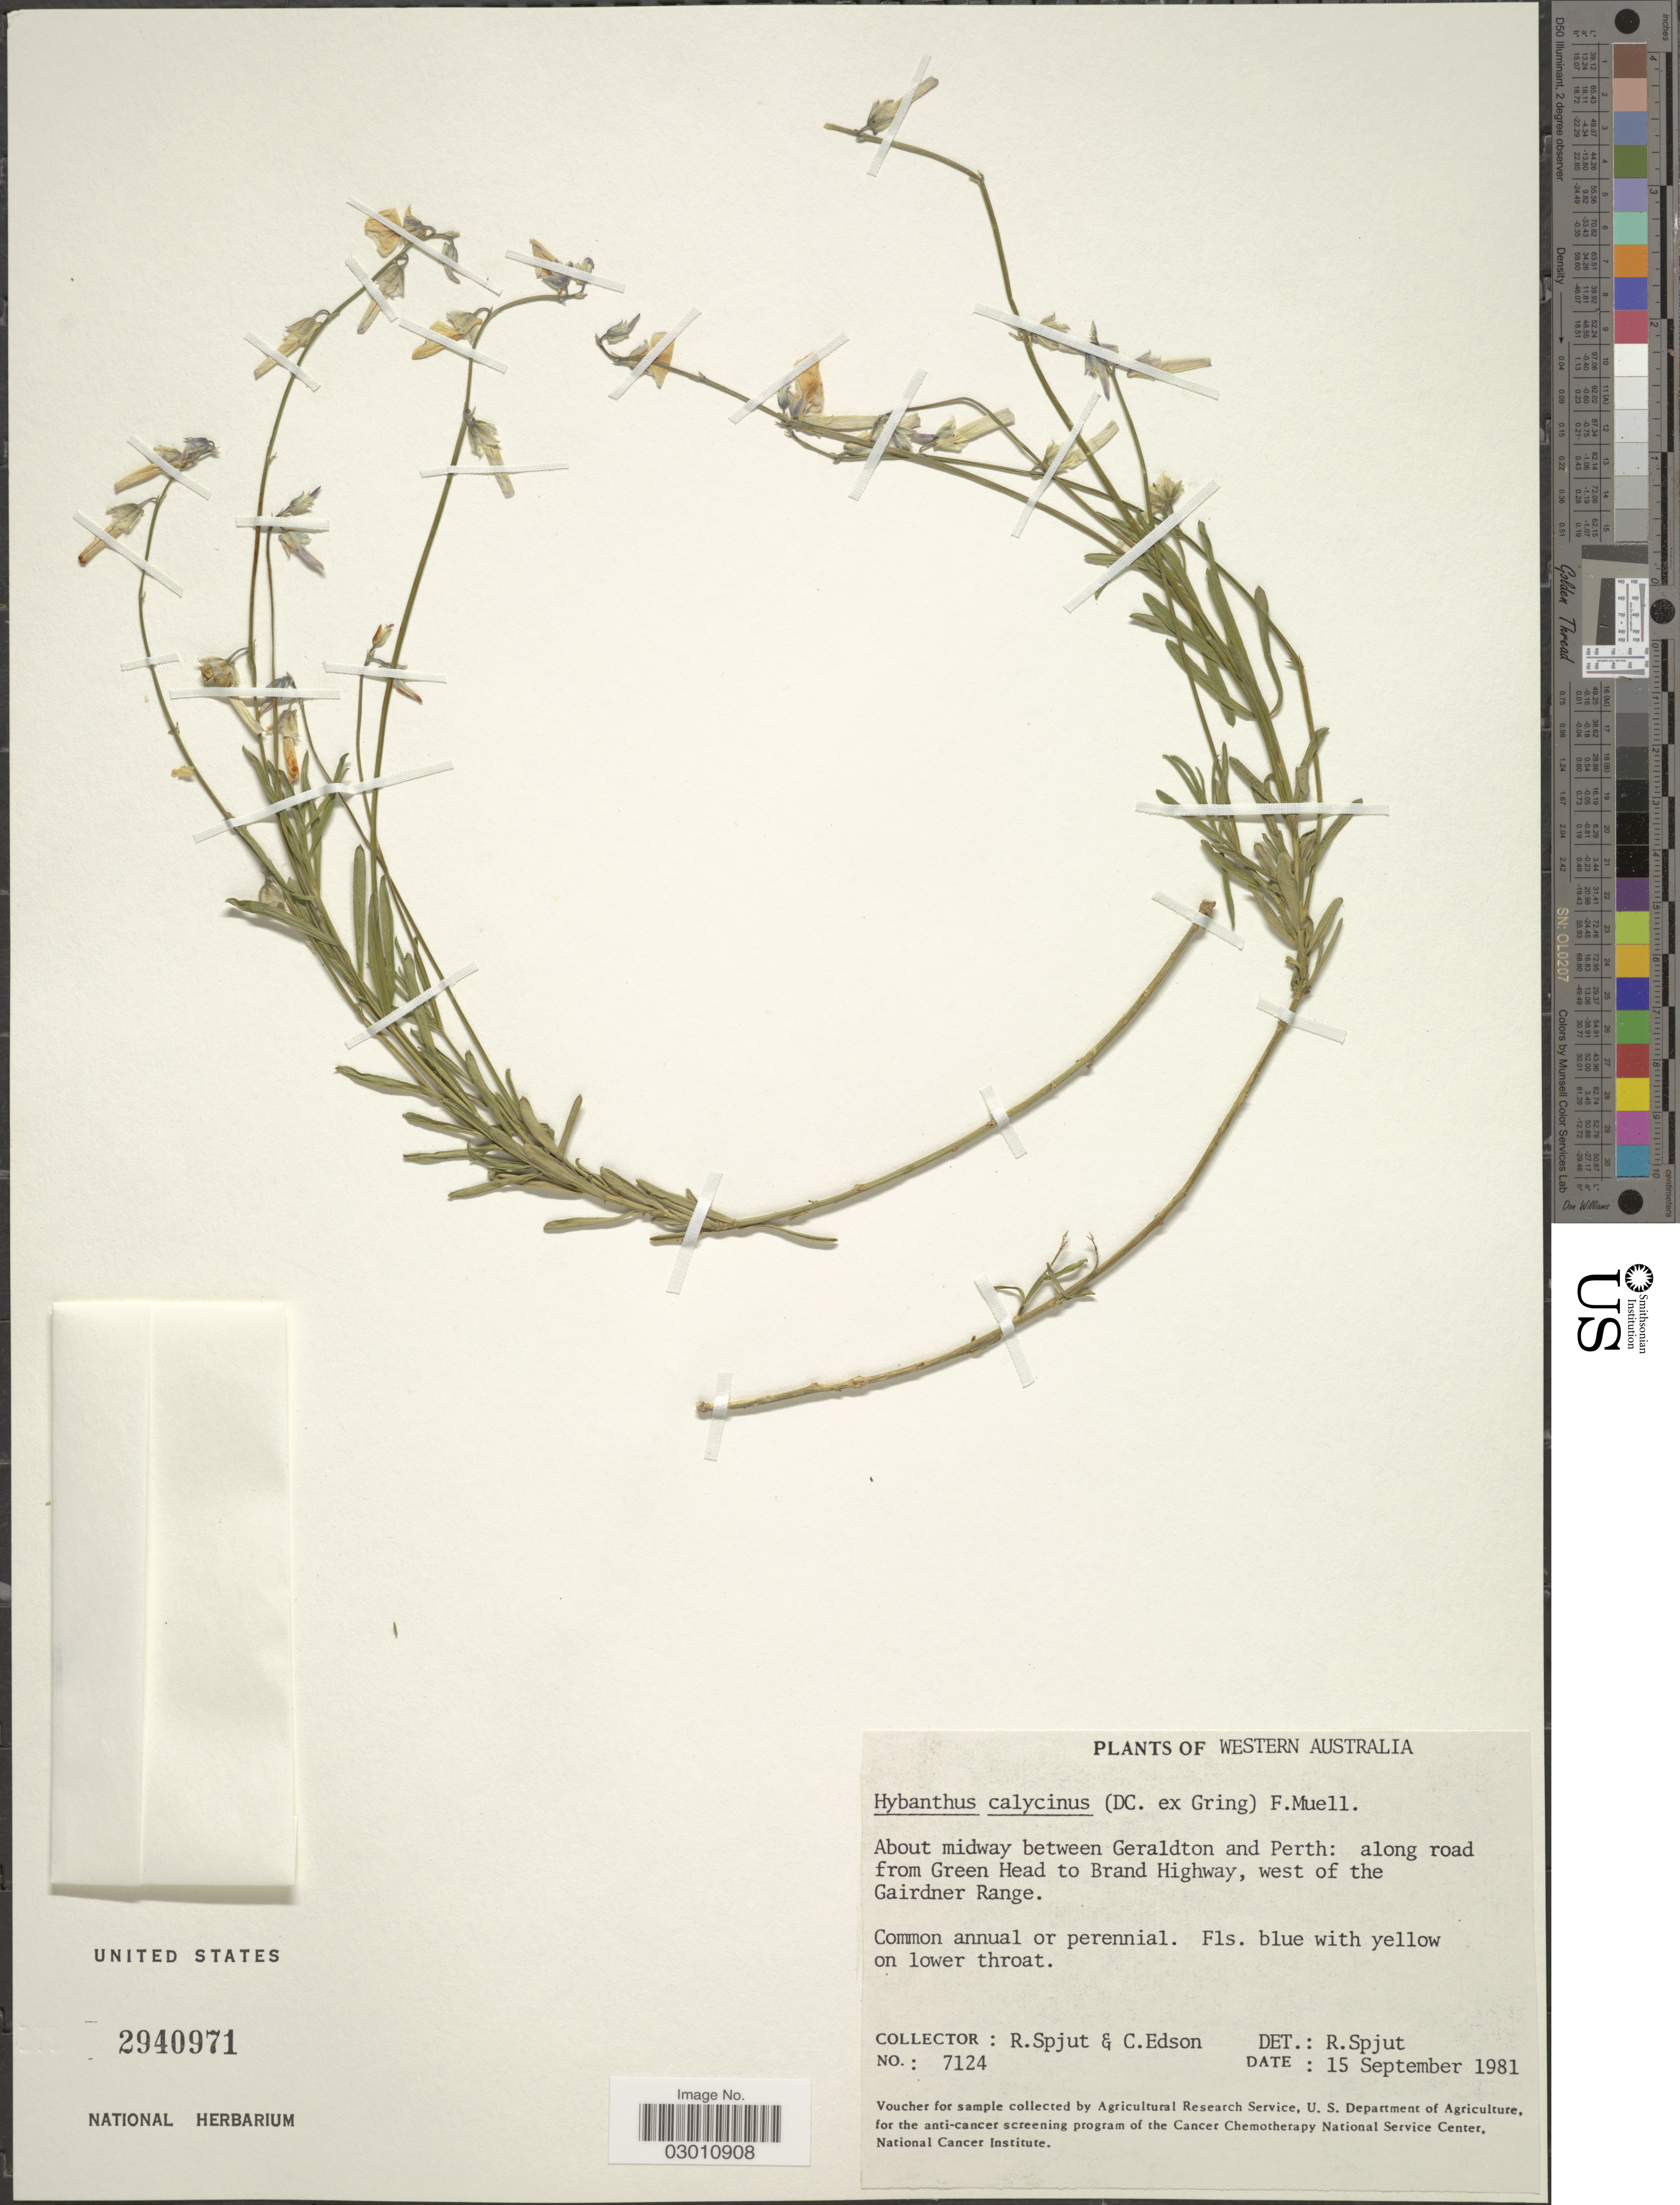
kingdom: Plantae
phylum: Tracheophyta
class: Magnoliopsida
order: Malpighiales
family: Violaceae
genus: Pigea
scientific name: Pigea calycina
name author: DC.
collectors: R. Spjut & C. Edson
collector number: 7124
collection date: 1981-09-15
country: Australia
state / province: Western Australia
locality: About midway between Geraldton and Perth: along road from Green Head to Brand Highway, west of the Gairdner Range.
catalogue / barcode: US 2940971